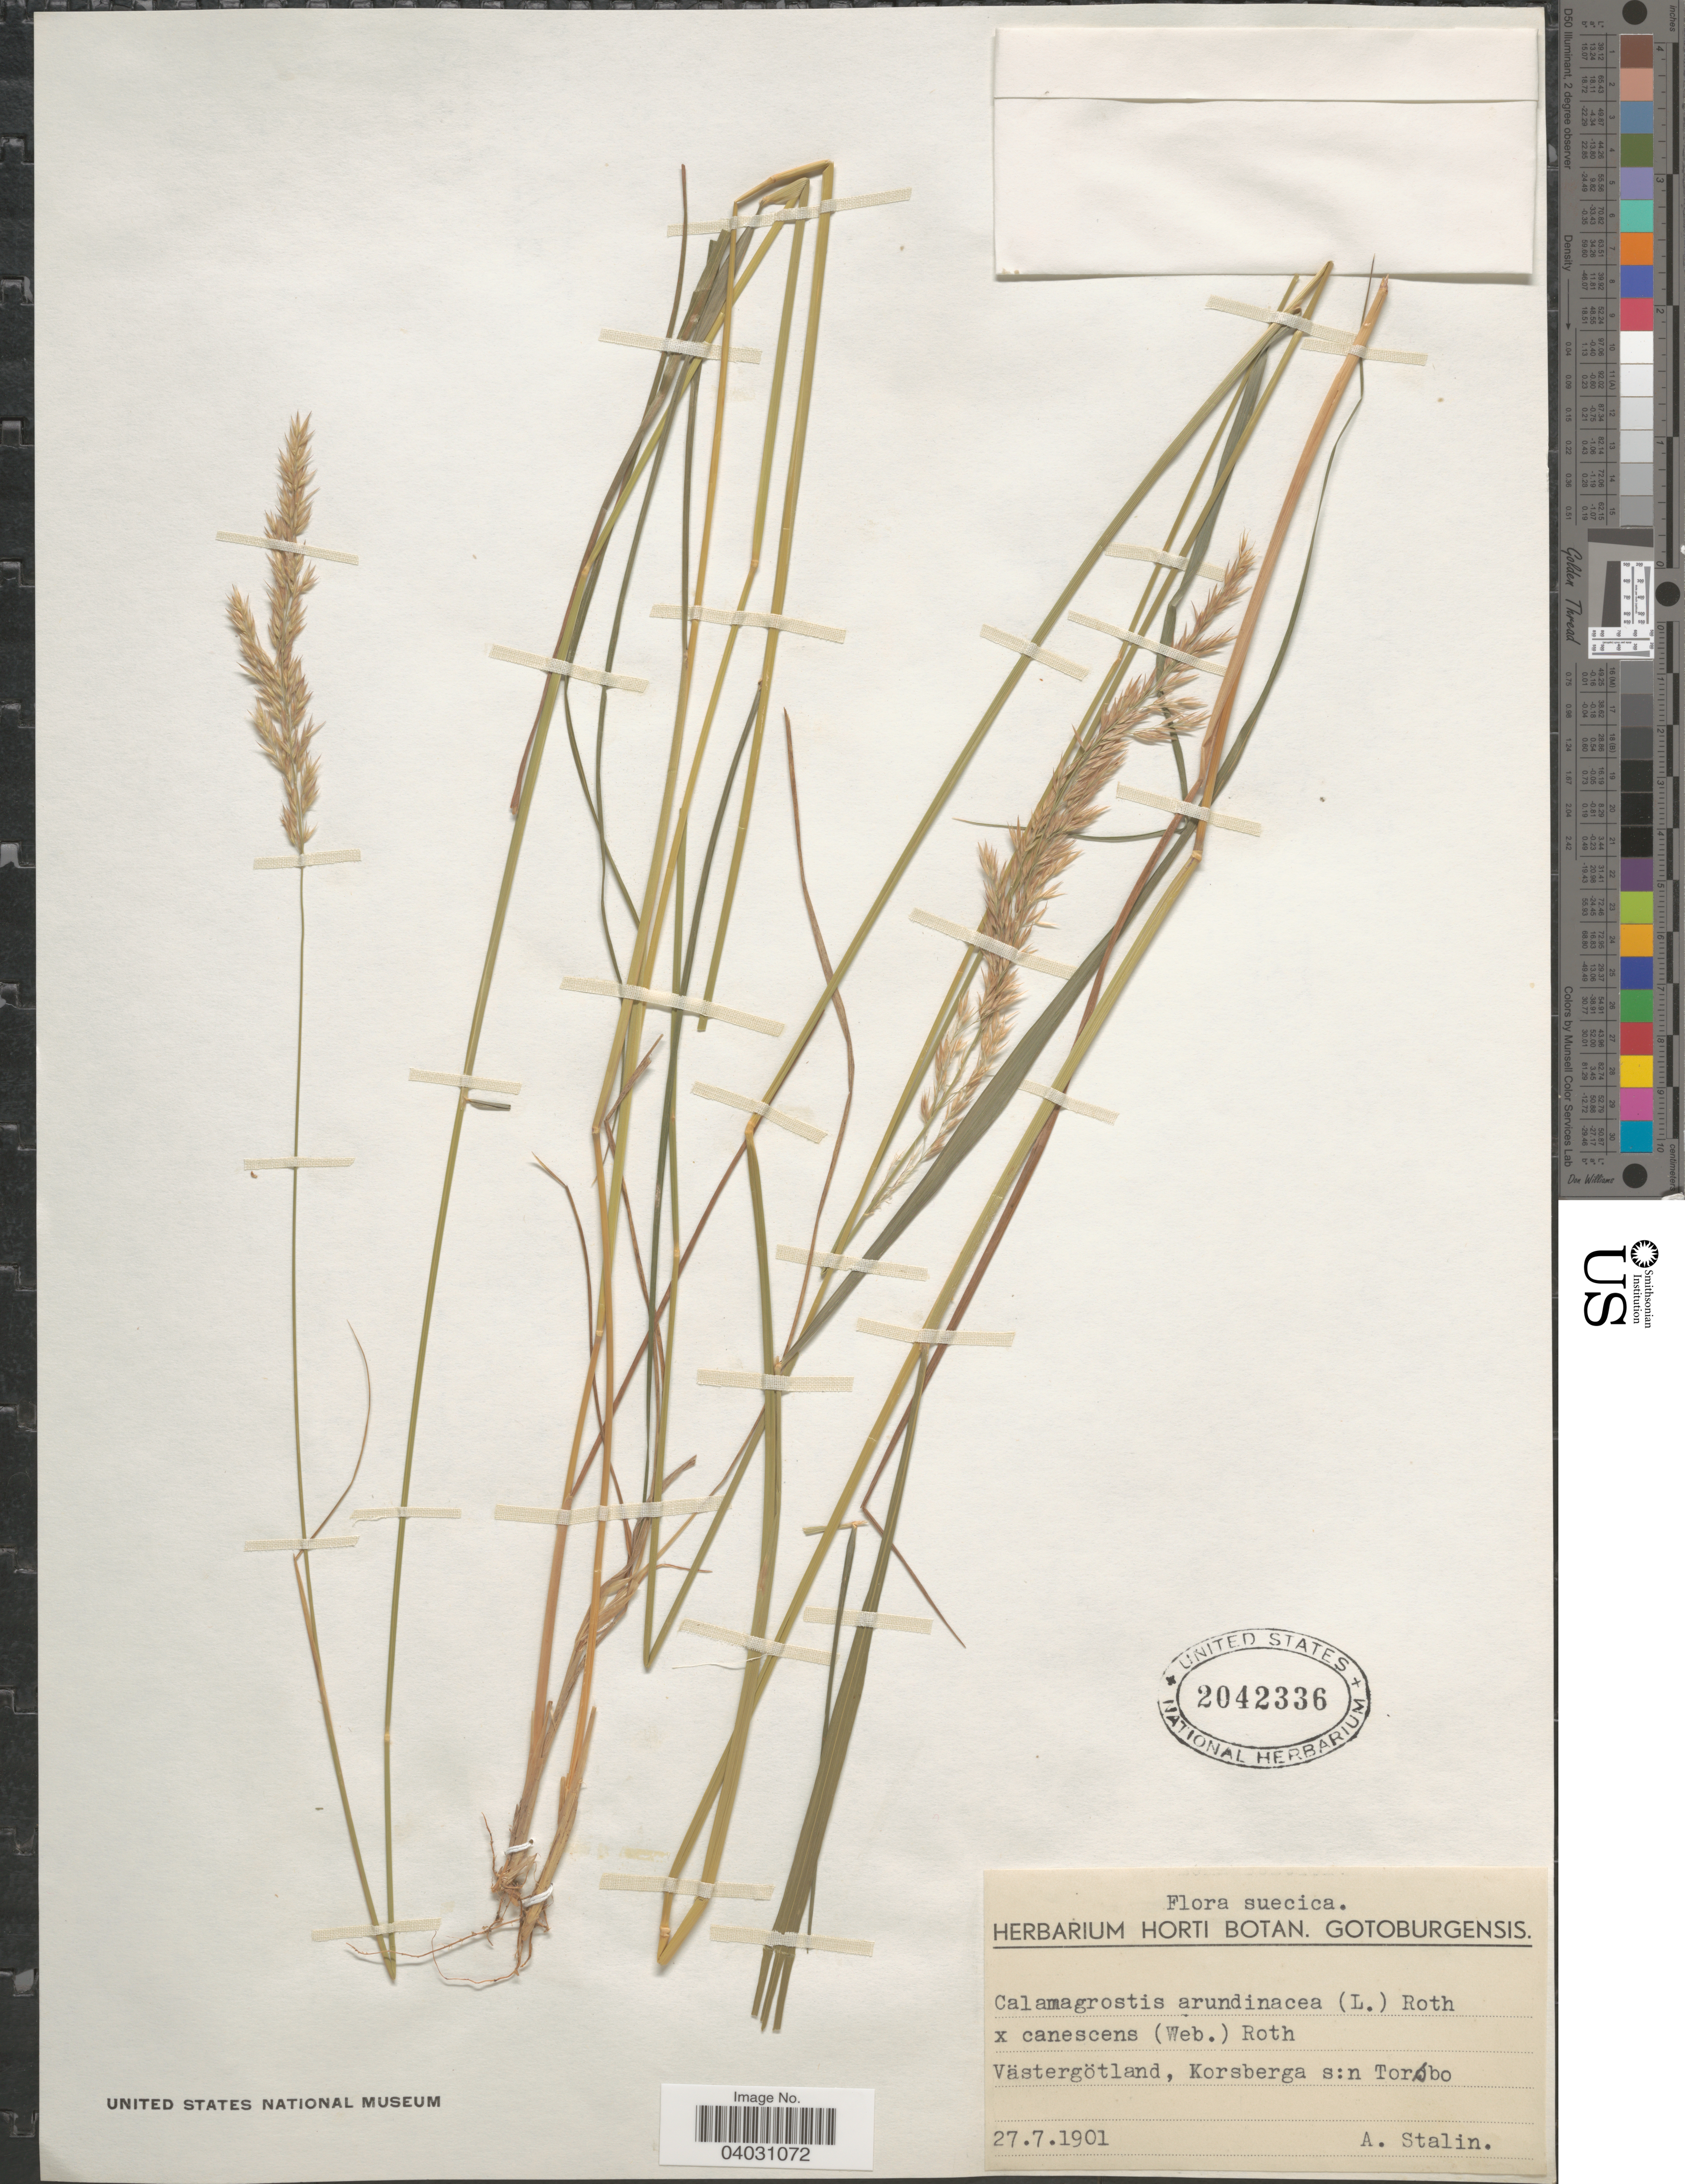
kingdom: Plantae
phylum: Tracheophyta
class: Liliopsida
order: Poales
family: Poaceae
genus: Calamagrostis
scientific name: Calamagrostis arundinacea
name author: (L.) Roth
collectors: A. Stalin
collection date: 1901-07-27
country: Sweden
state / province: Västra Götaland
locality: Suecica. Västergötland, Korsberga s:n Torbo.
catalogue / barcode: US 2042336